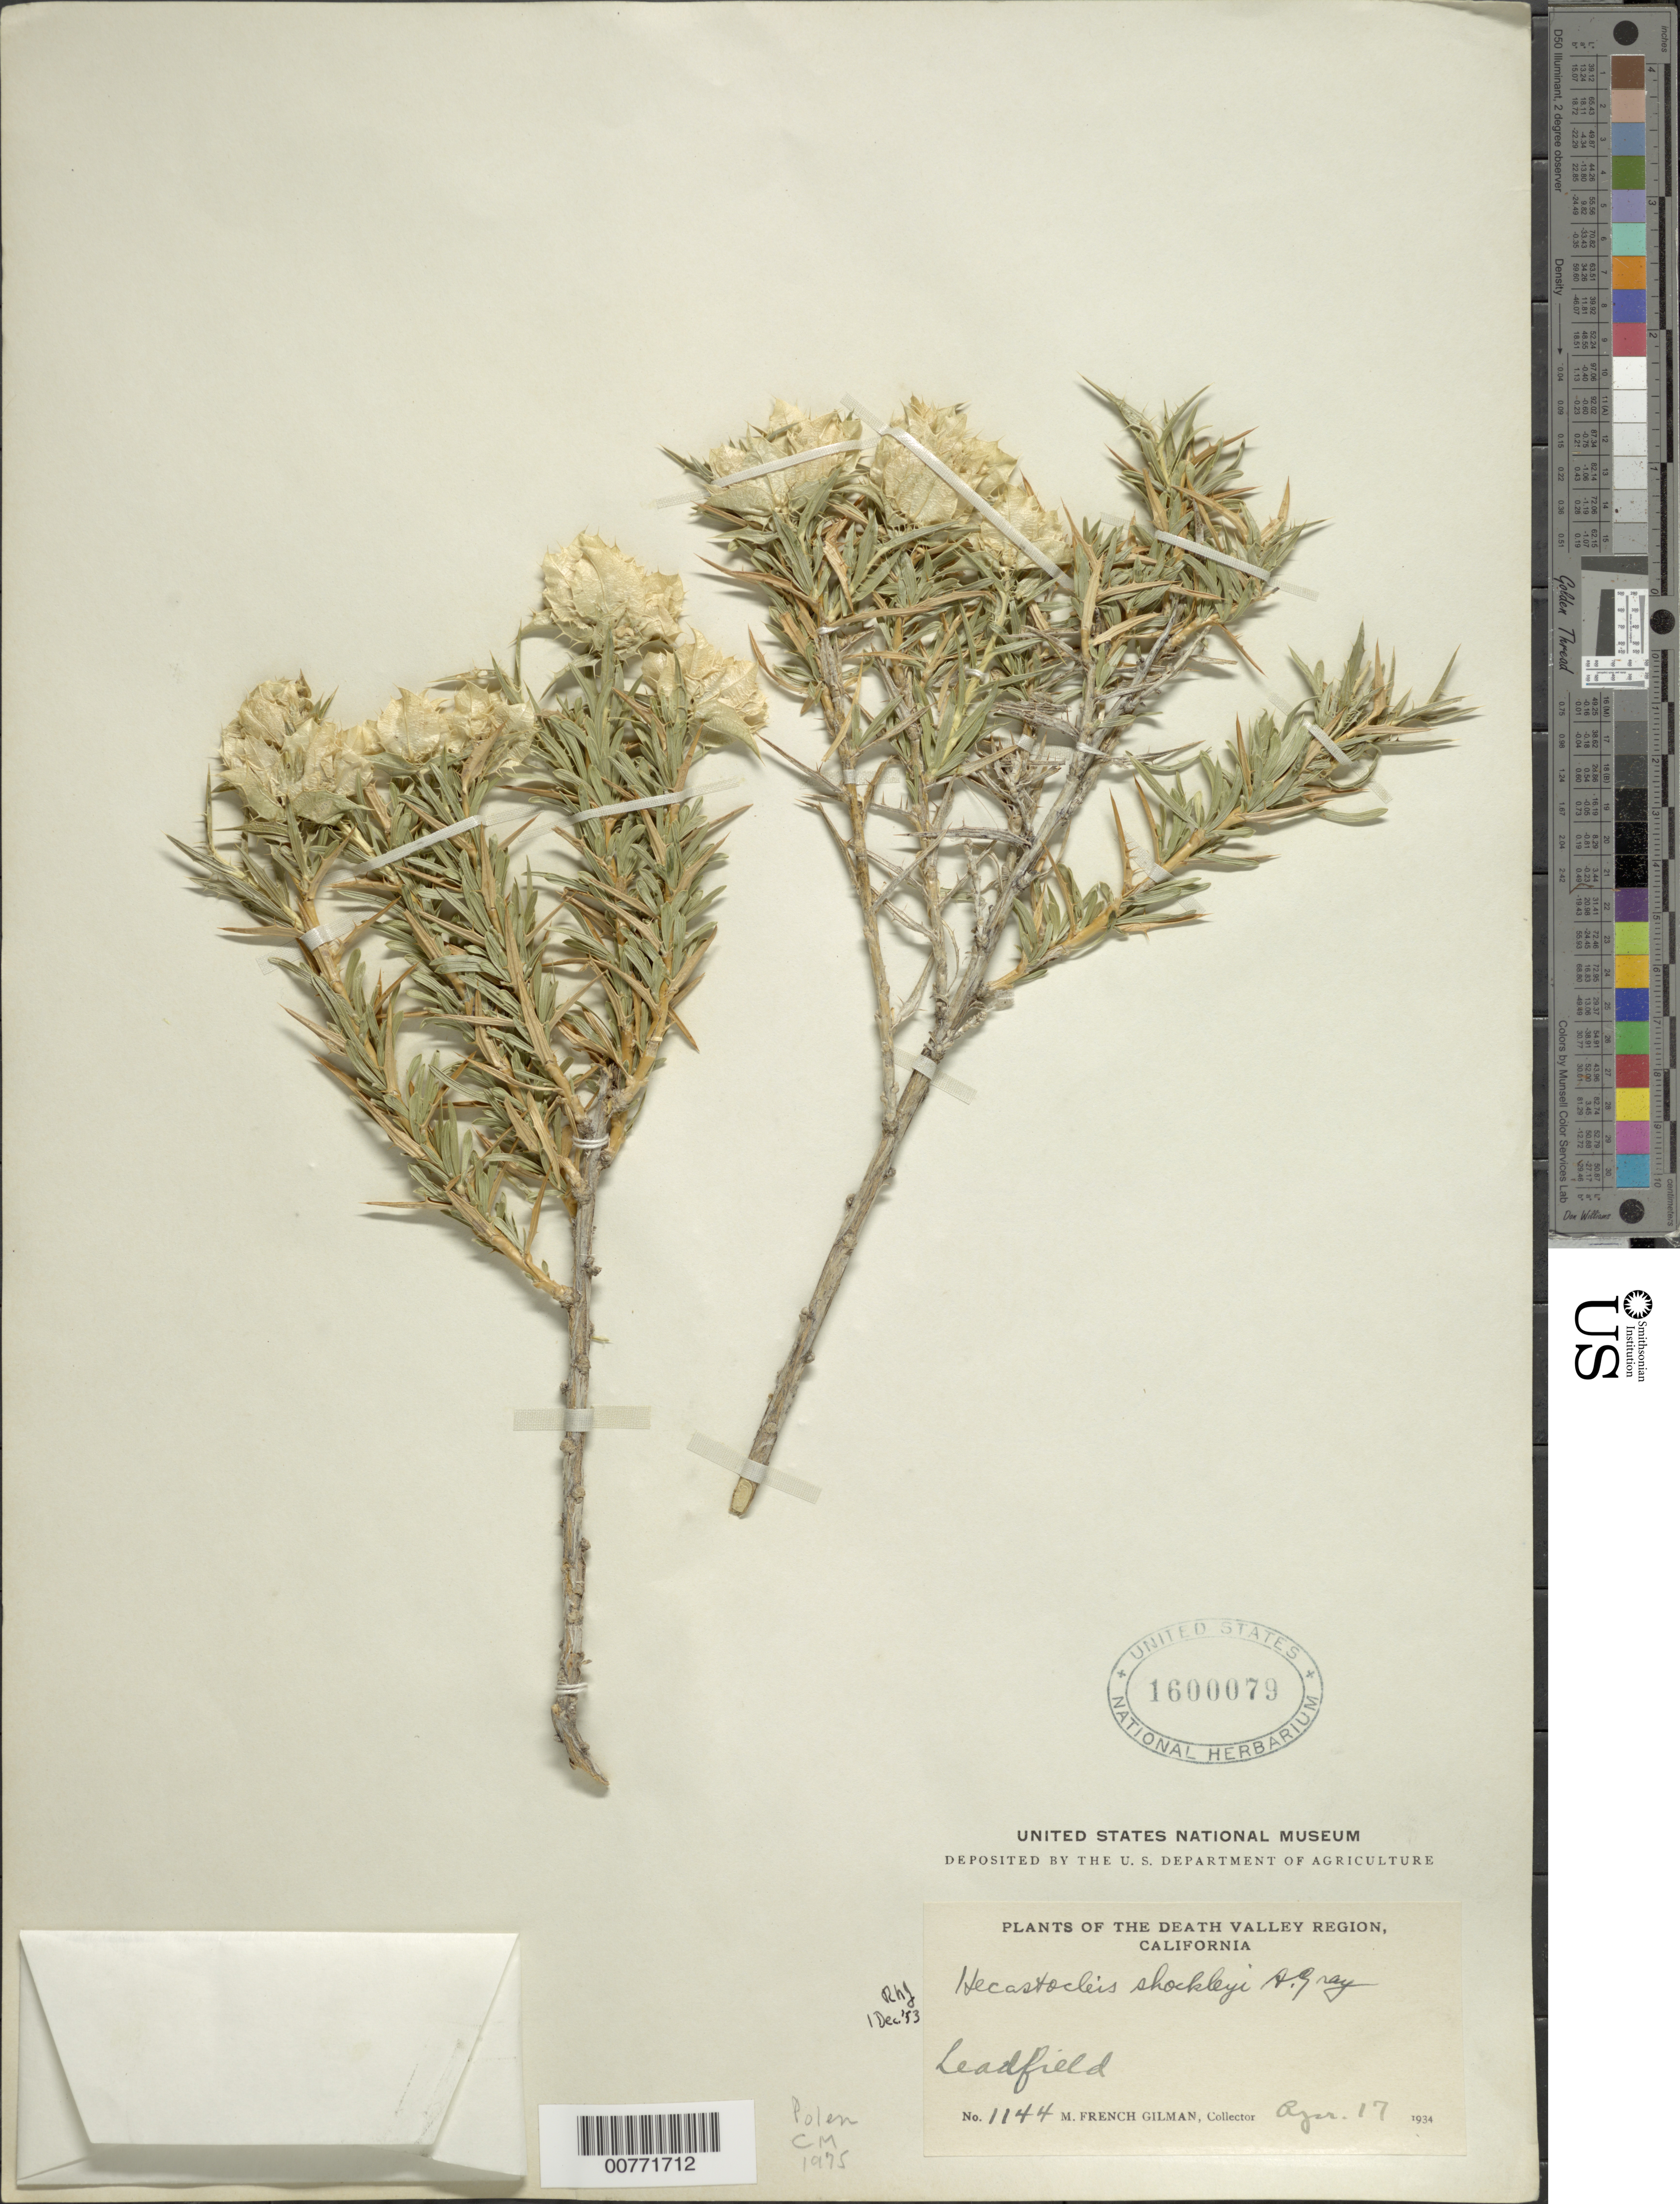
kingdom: Plantae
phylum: Tracheophyta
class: Magnoliopsida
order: Asterales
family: Asteraceae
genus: Hecastocleis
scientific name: Hecastocleis shockleyi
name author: A. Gray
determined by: R. H. J.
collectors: M. F. Gilman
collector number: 1144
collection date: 1934-04-17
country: United States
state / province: California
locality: Death Valley, Leadfield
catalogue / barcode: US 1600079